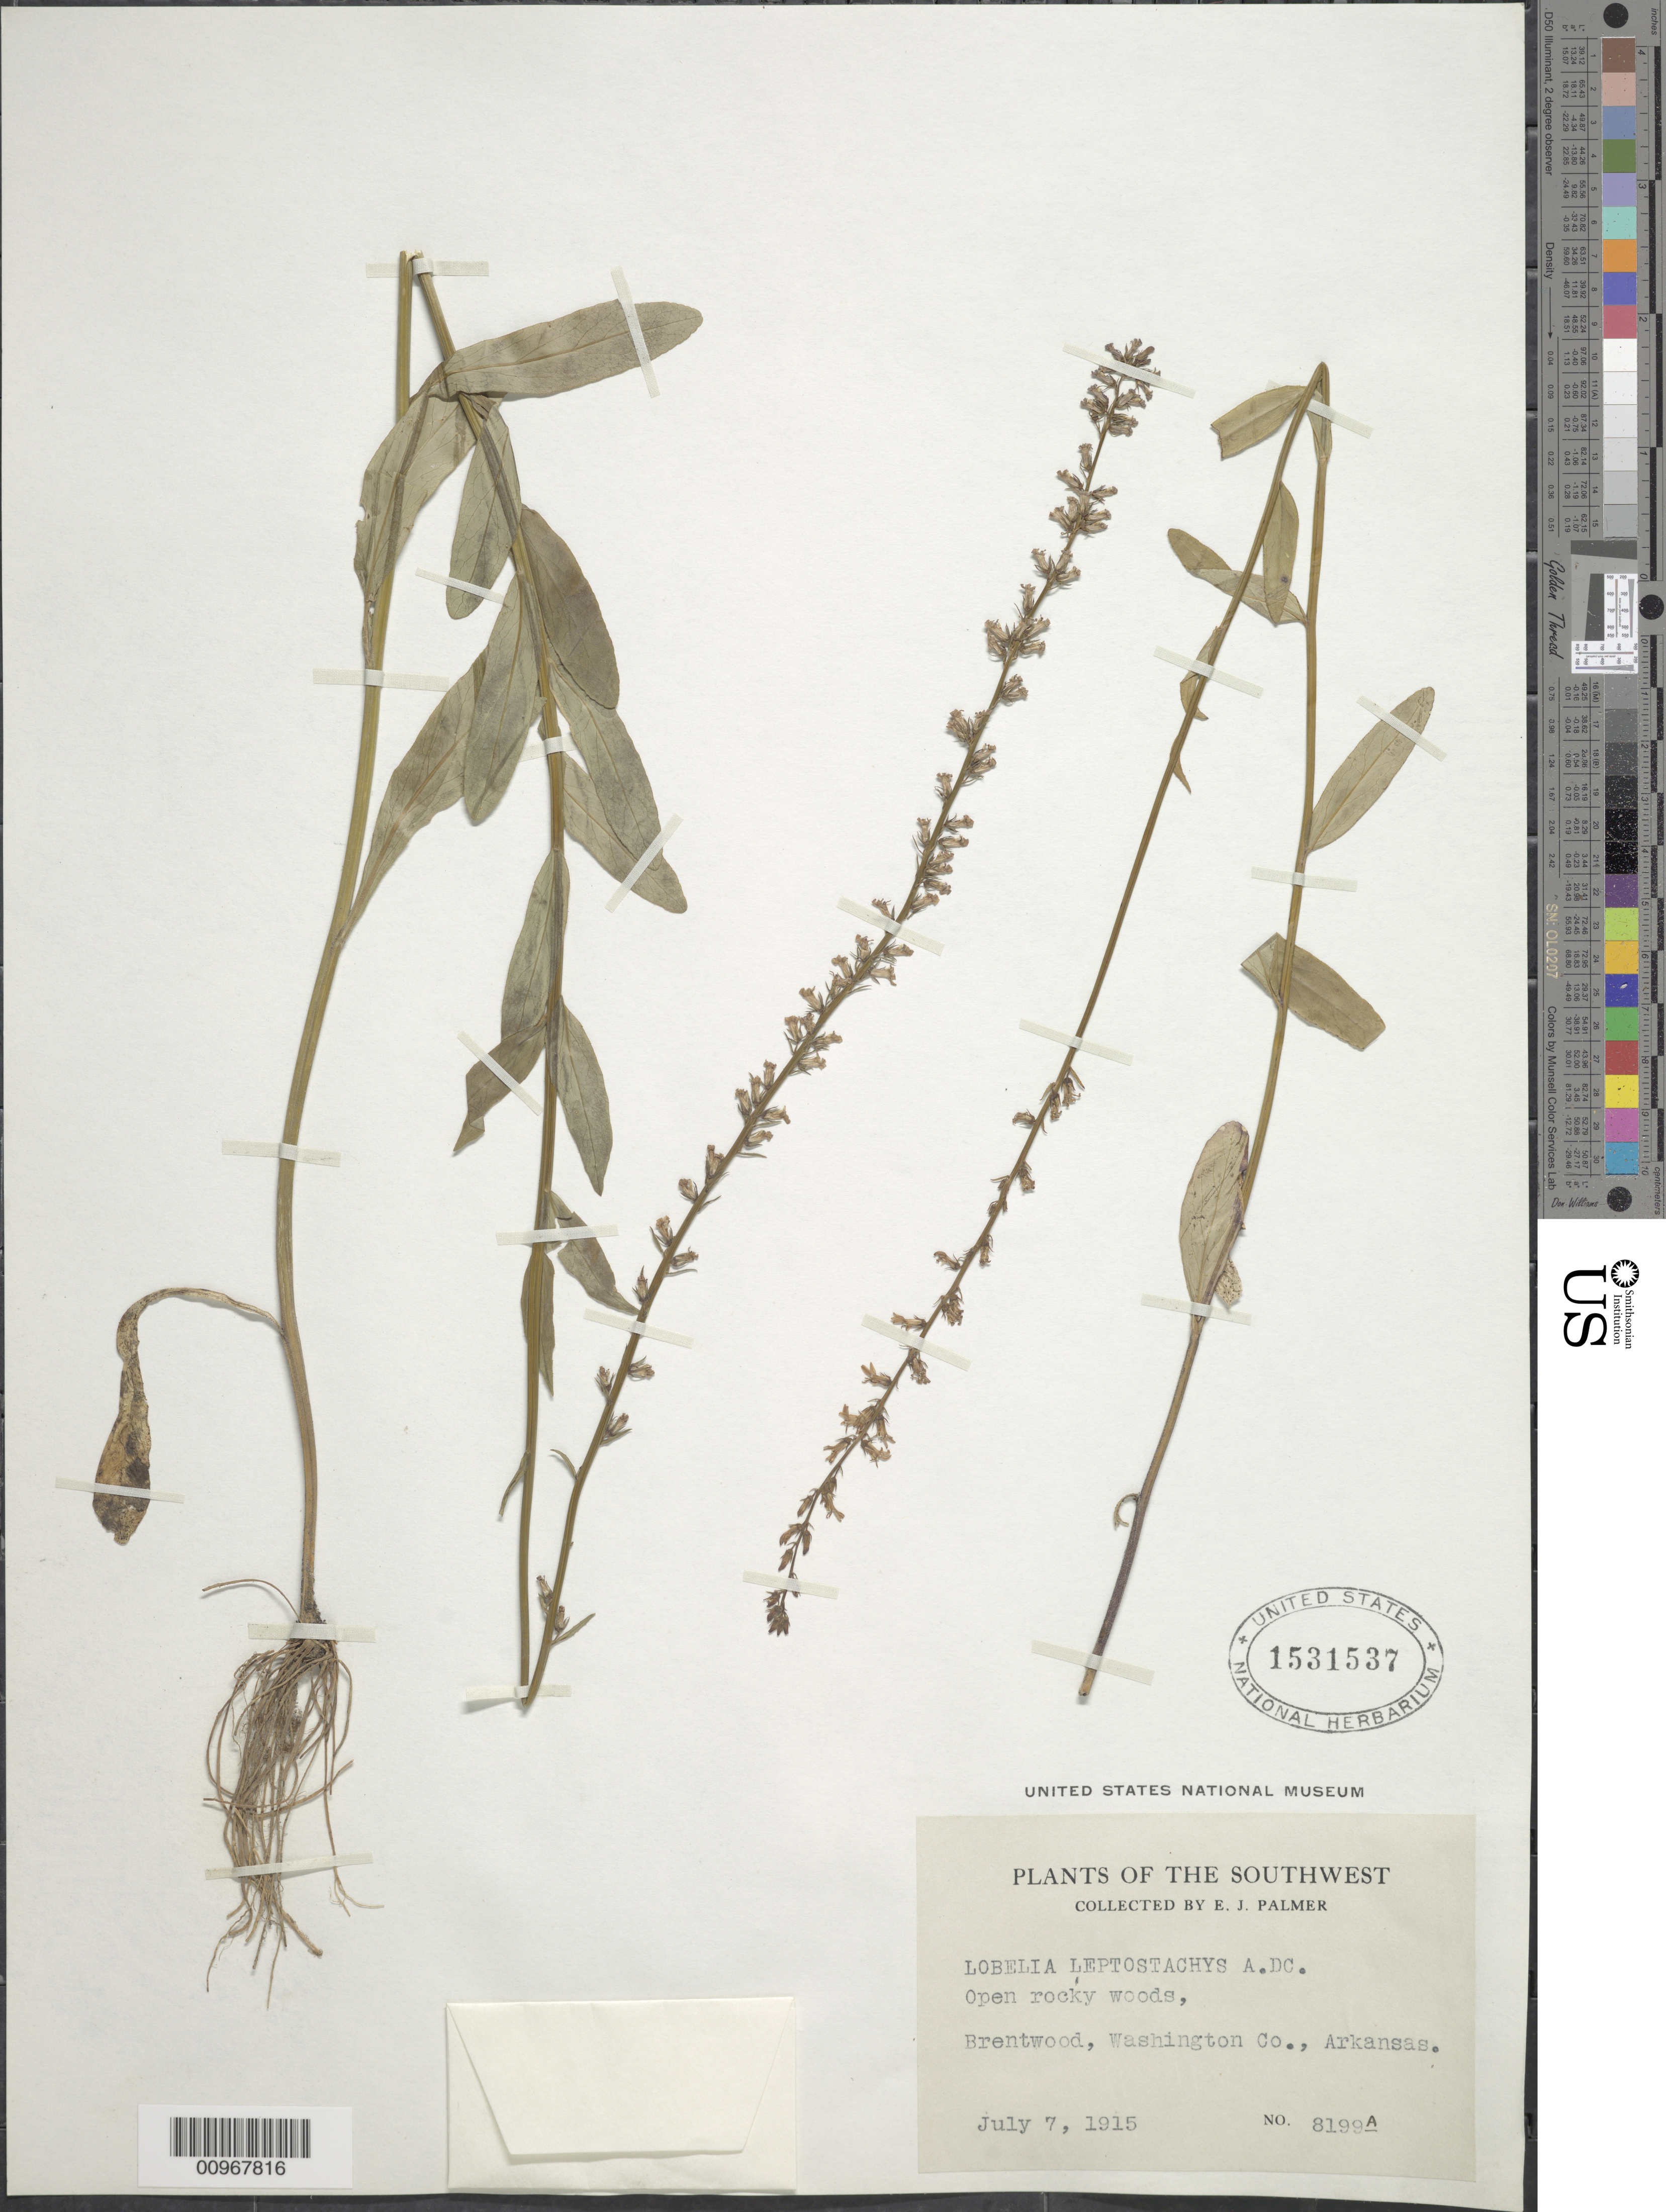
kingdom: Plantae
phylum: Tracheophyta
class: Magnoliopsida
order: Asterales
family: Campanulaceae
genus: Lobelia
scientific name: Lobelia leptostachys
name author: A. DC.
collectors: E. J. Palmer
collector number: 8199a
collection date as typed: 7 Jul 1915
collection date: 1915-07-07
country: United States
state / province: Arkansas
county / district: Washington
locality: Brentwood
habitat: open rocky woods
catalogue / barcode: US 1531537